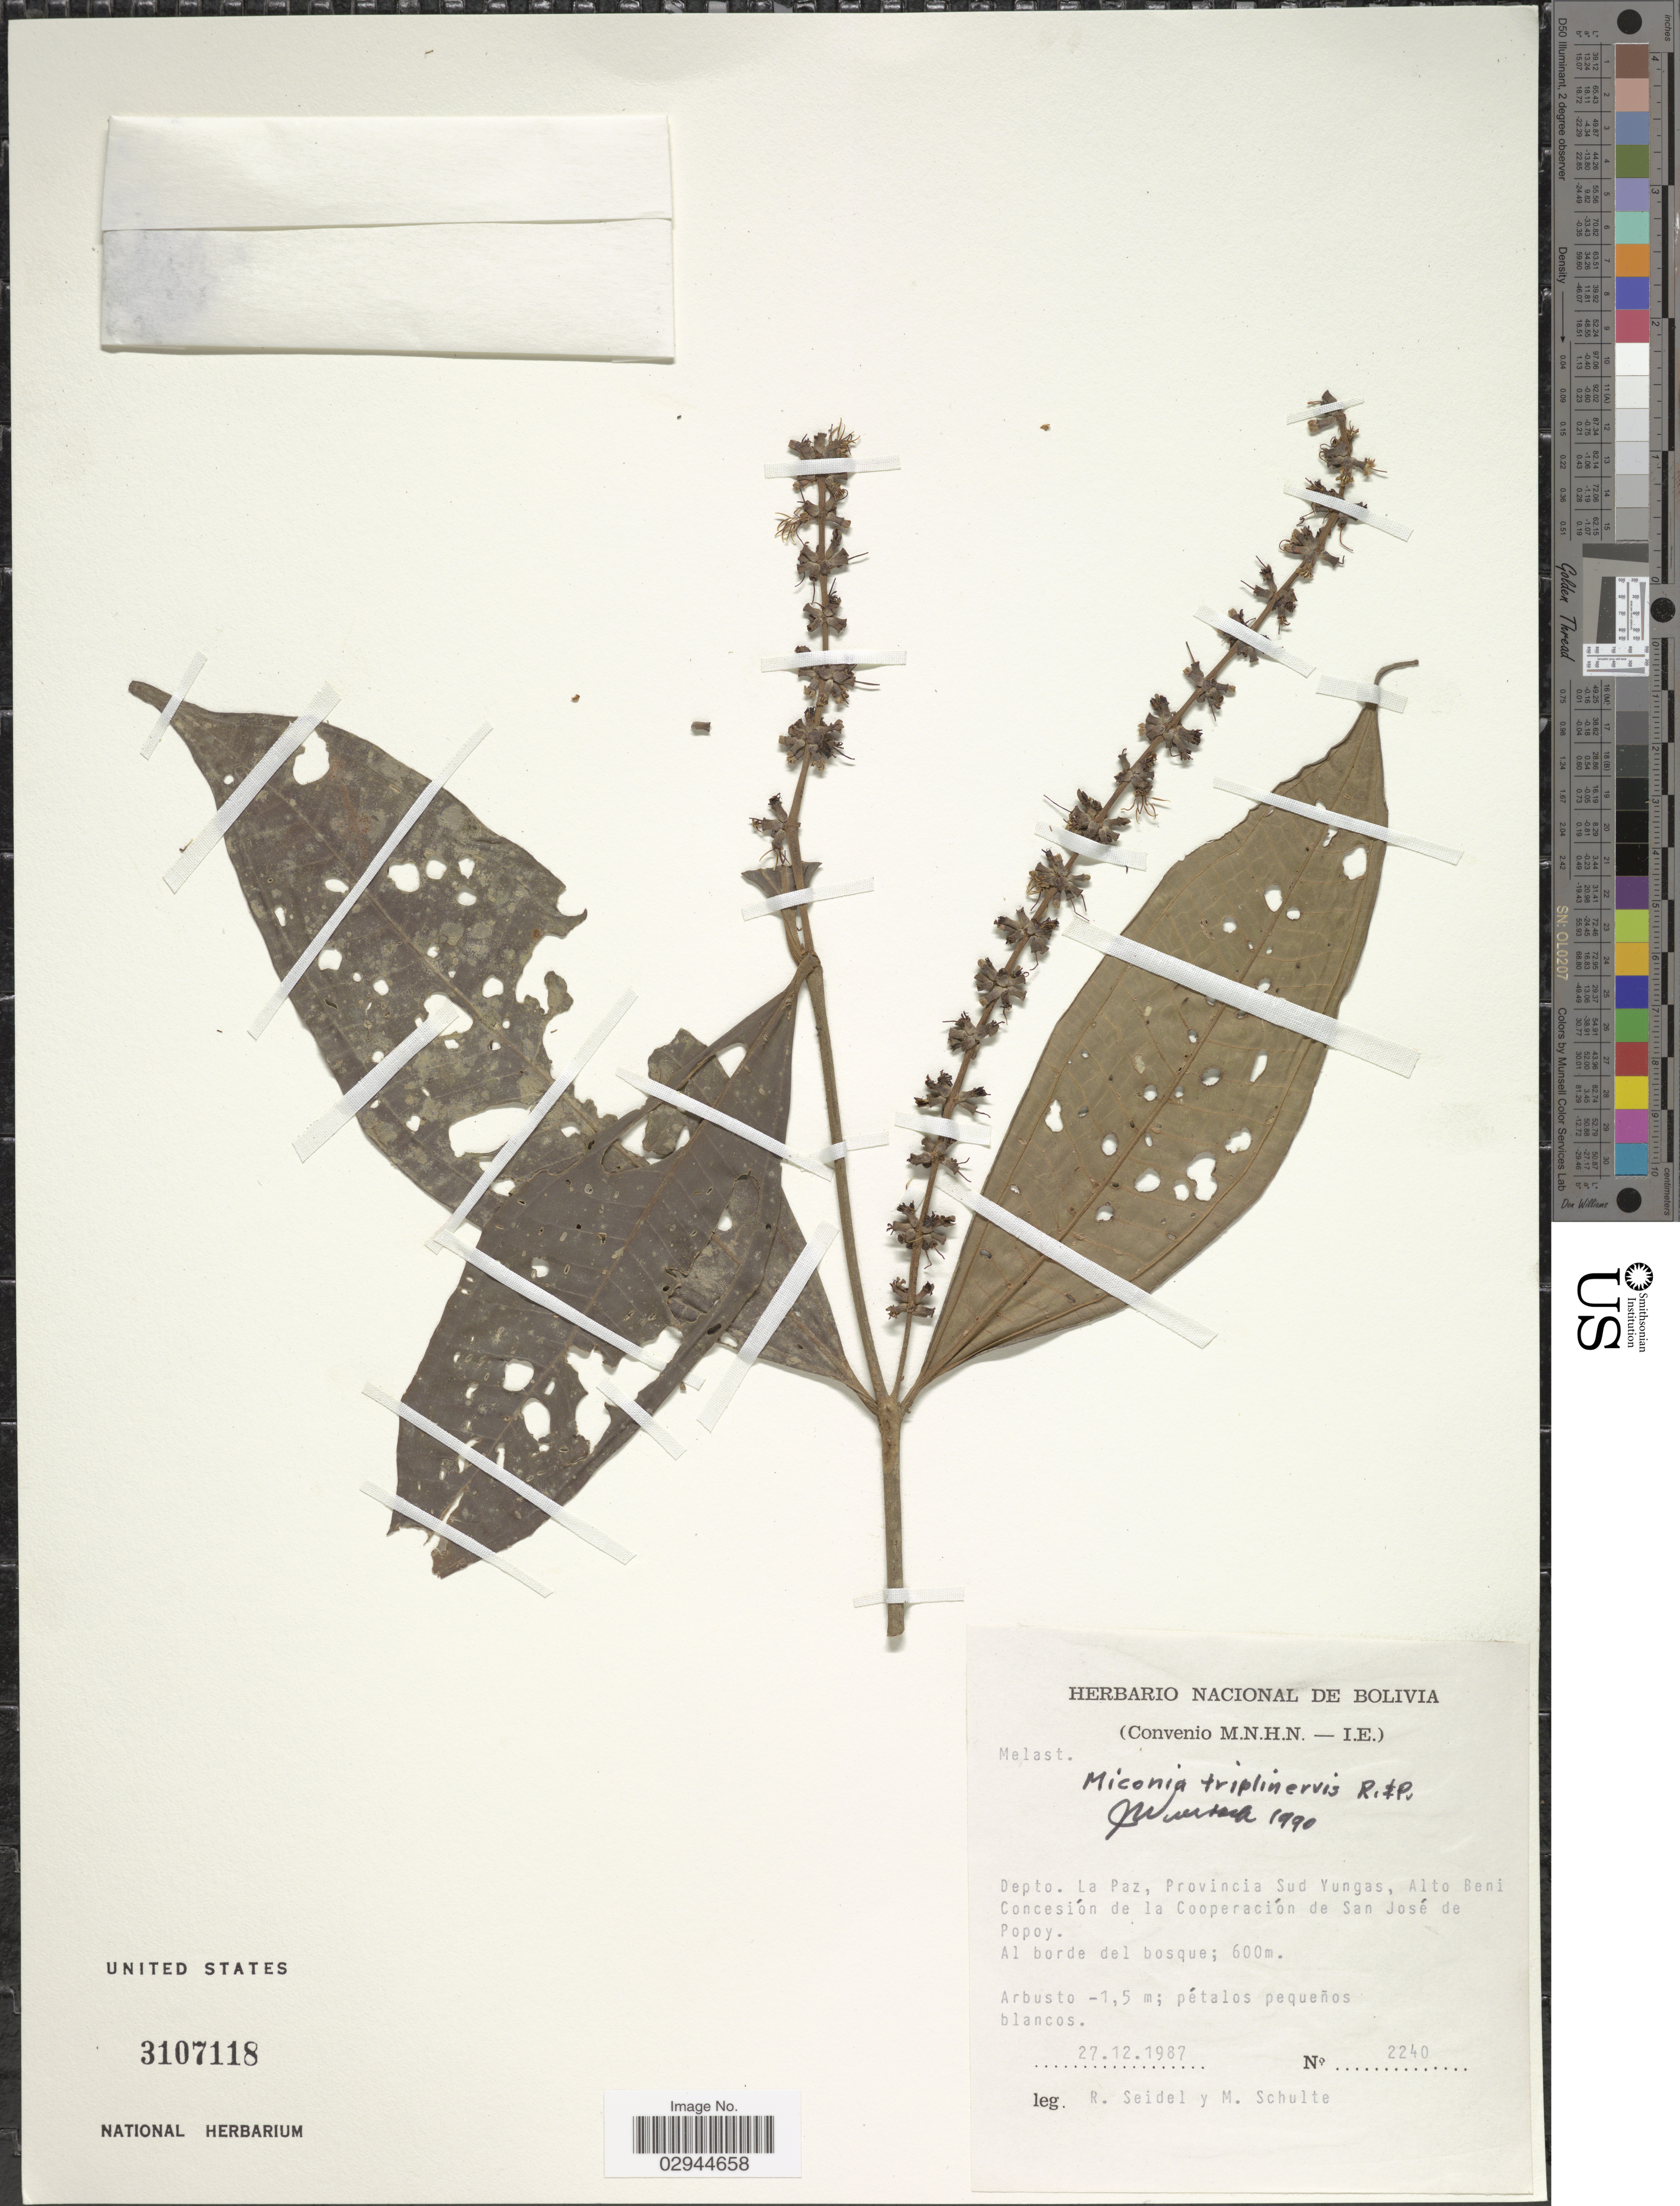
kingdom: Plantae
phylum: Tracheophyta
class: Magnoliopsida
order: Myrtales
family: Melastomataceae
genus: Miconia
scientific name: Miconia triplinervis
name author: Ruiz & Pav.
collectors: R. Seidel & M. Schulte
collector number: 2240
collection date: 1987-12-27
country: Bolivia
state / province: La Paz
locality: Depto. La Paz, Provincia Sud Yungas, Alto Beni Concesión de la Cooperación de San José de Popoy.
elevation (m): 600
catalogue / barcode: US 3107118